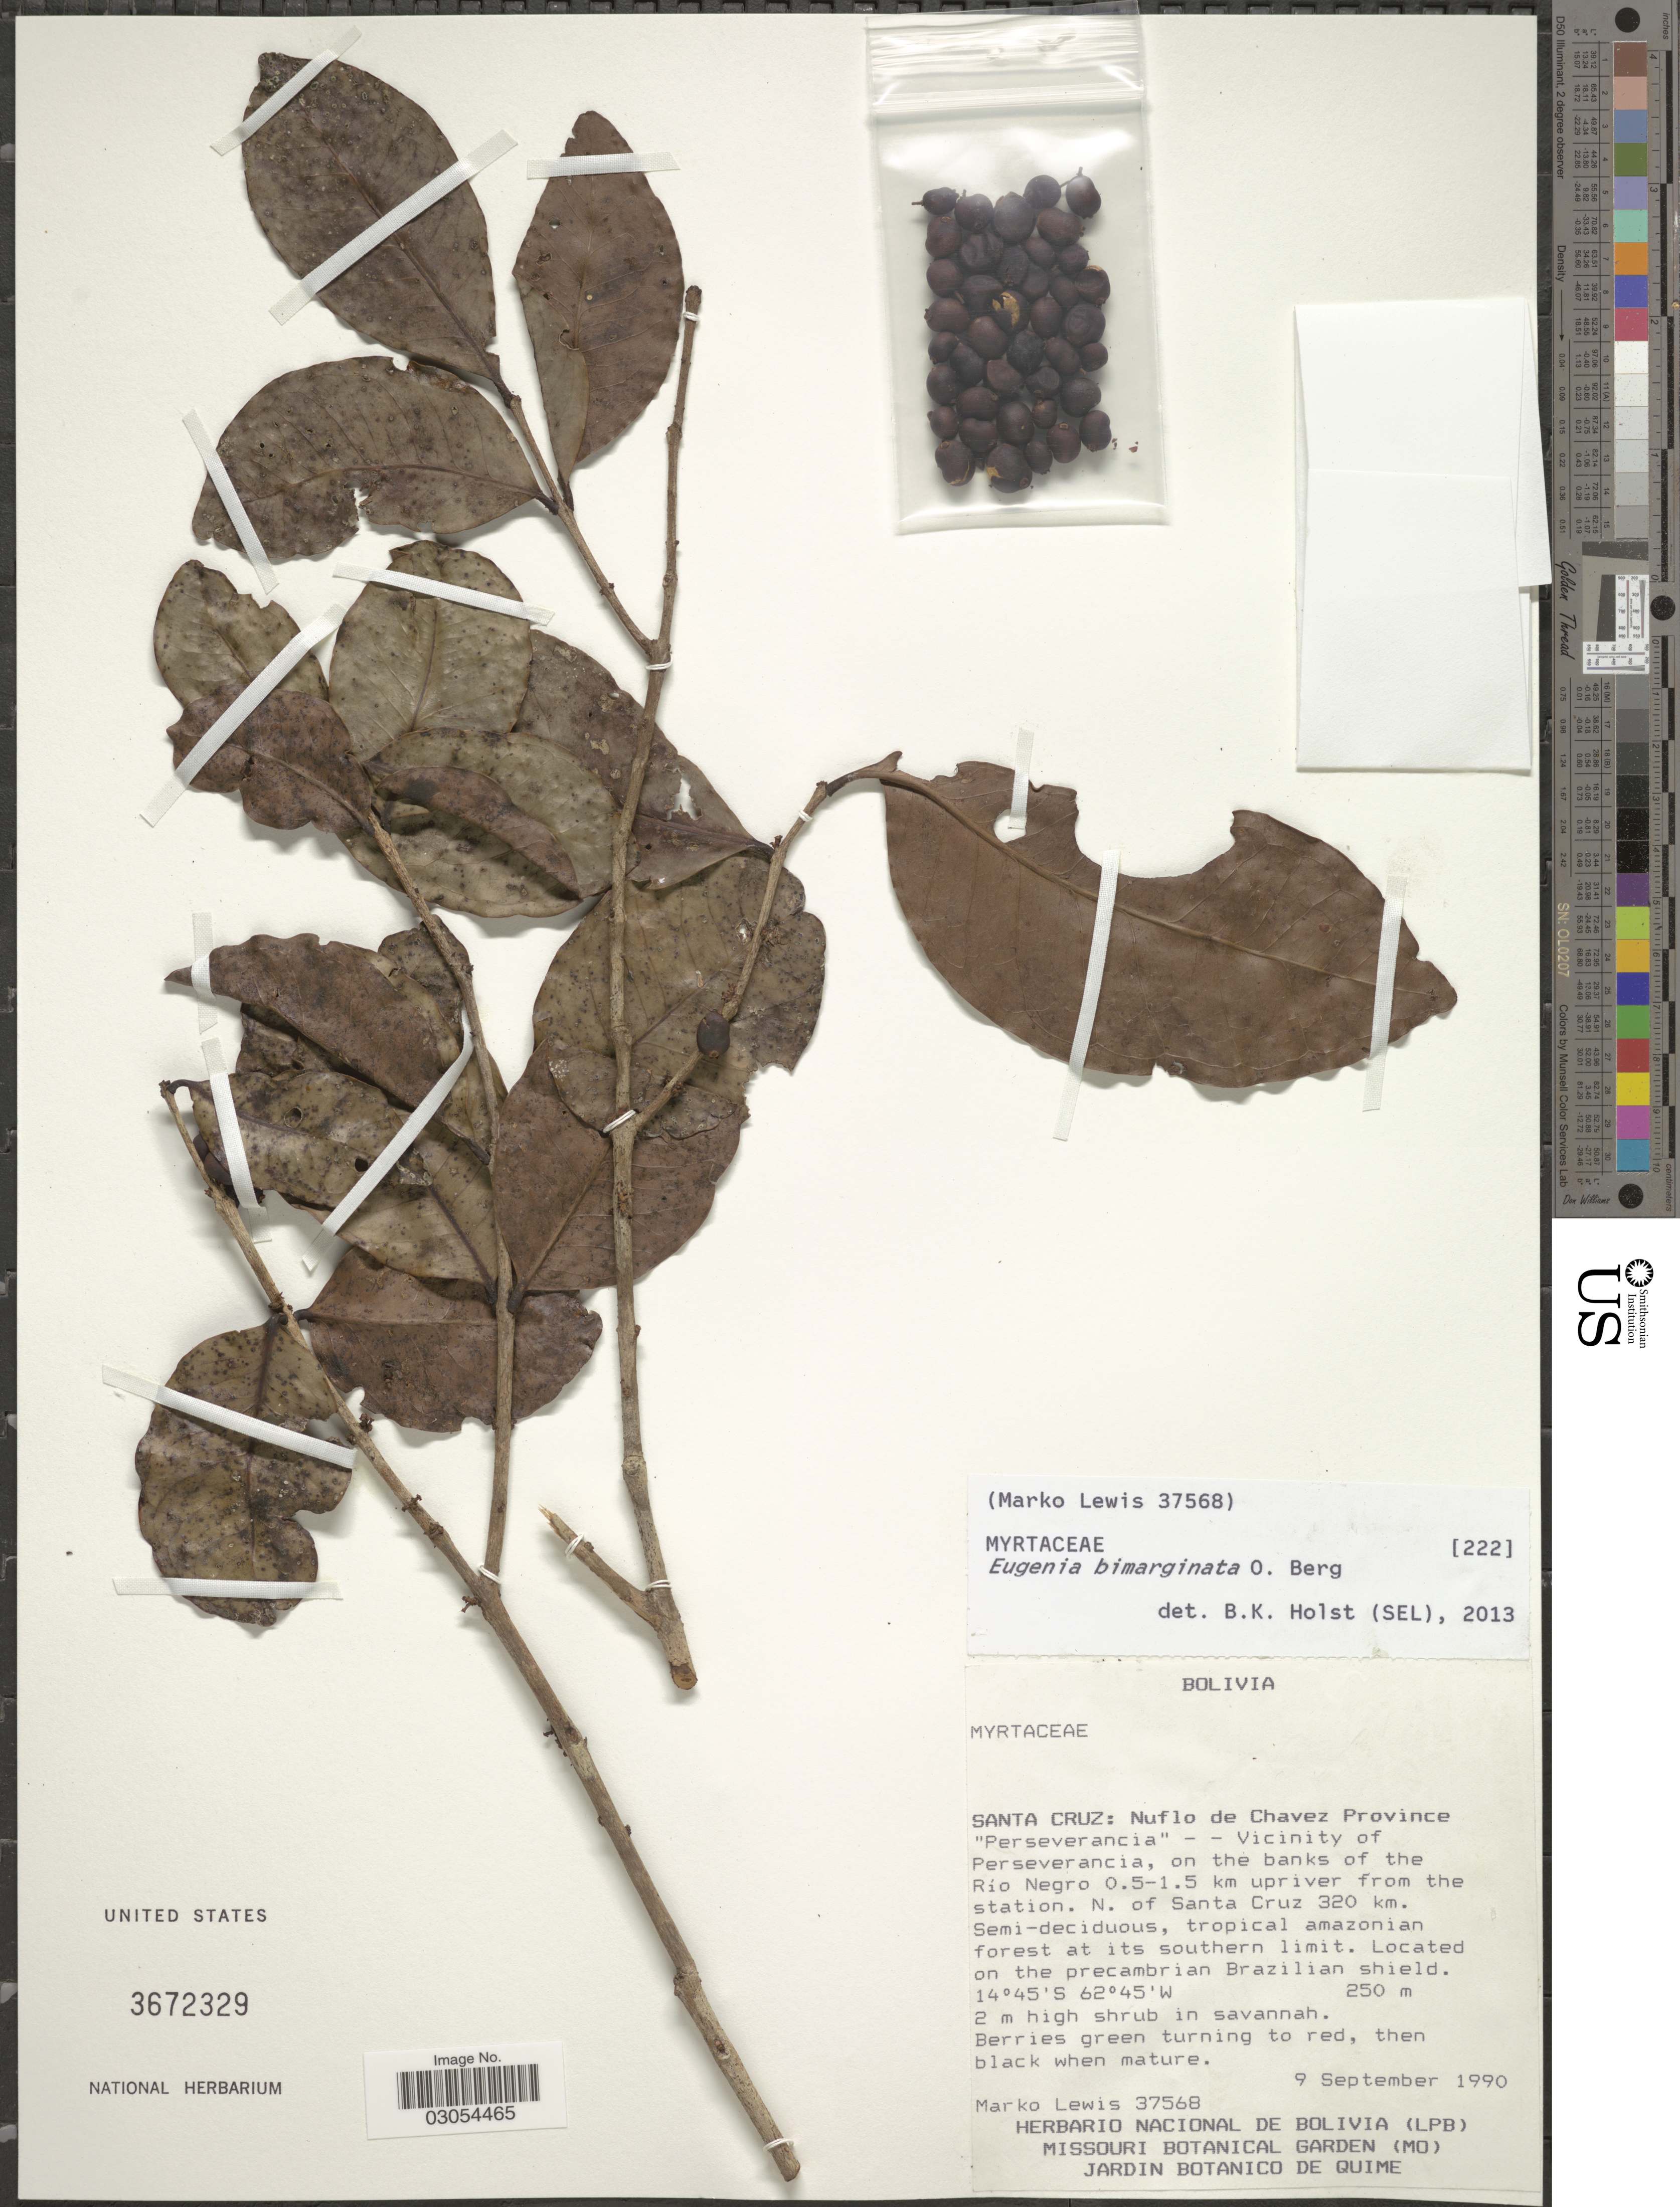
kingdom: Plantae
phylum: Tracheophyta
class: Magnoliopsida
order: Myrtales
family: Myrtaceae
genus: Eugenia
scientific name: Eugenia bimarginata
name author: O. Berg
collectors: M. Lewis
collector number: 37568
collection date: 1990-09-09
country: Bolivia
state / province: Santa Cruz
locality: Nuflo de Chavez Province. "Perseverancia" - - Vicinity of Perseverancia, on the banks of the Río Negro 0.5-1.5 km upriver from the station. N. of Santa Cruz 320 km.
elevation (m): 250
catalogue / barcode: US 3672329